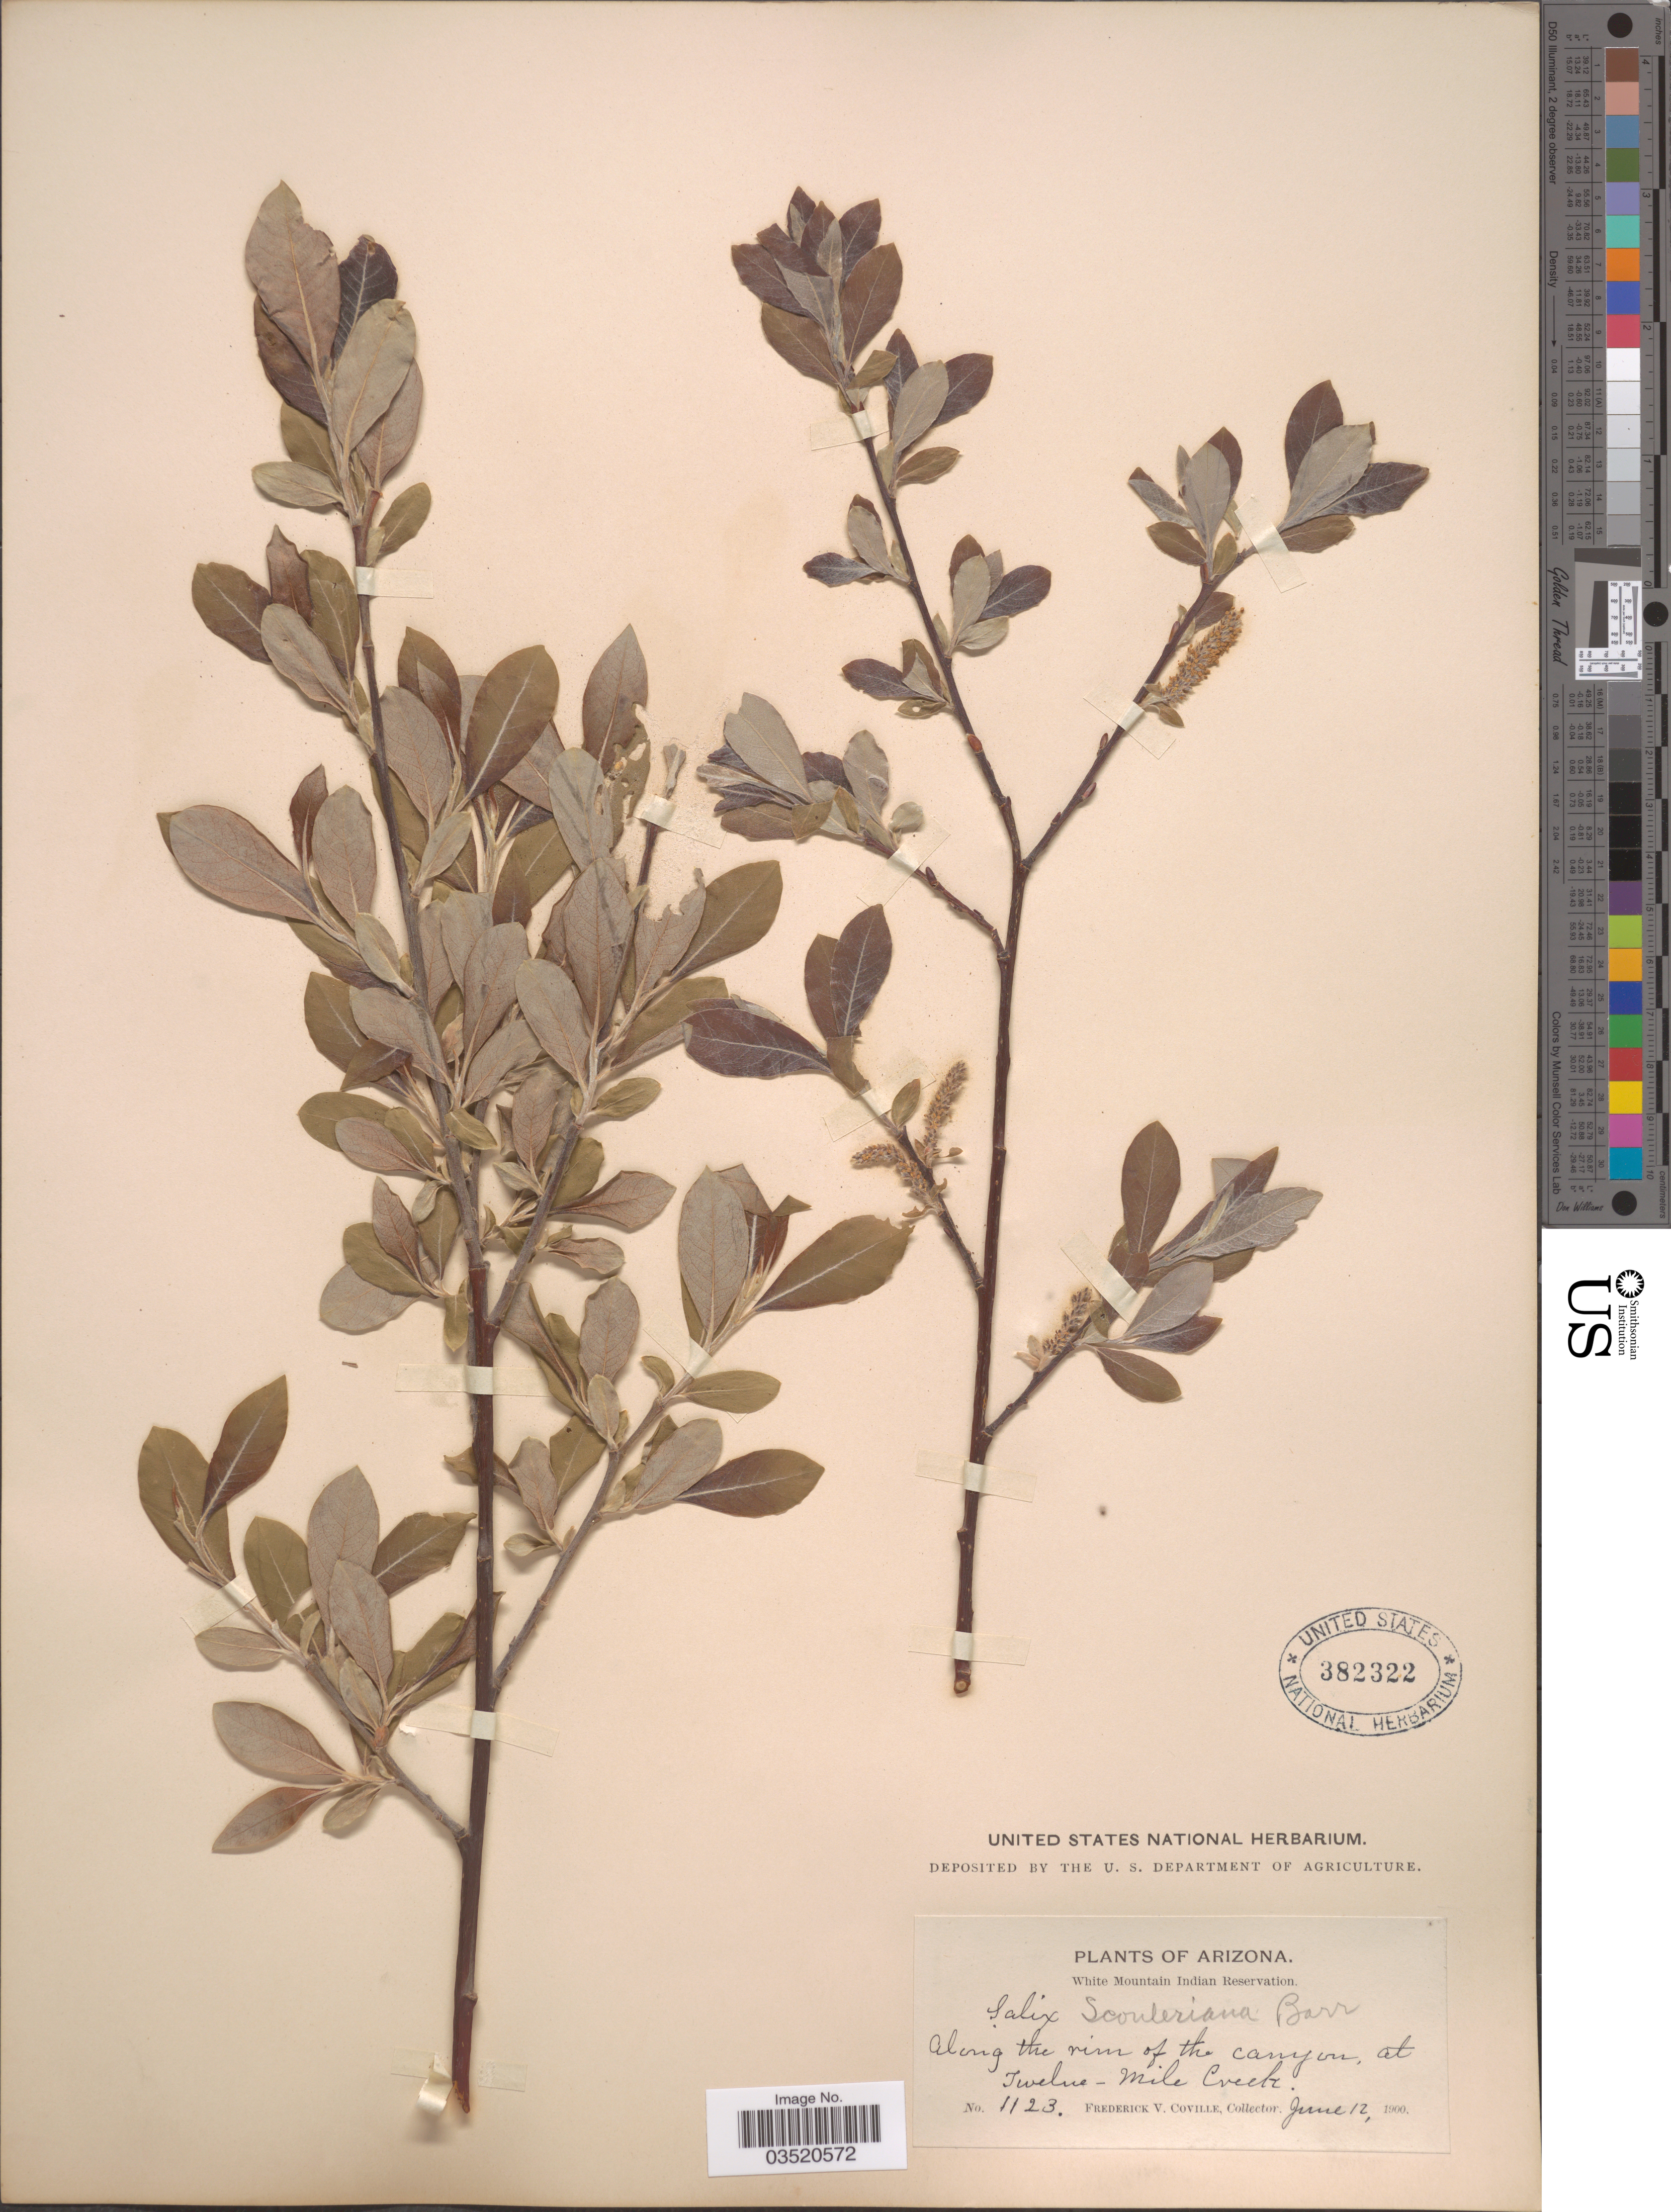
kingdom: Plantae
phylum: Tracheophyta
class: Magnoliopsida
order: Malpighiales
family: Salicaceae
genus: Salix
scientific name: Salix scouleriana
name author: Barratt ex Hook.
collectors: F. V. Coville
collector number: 1123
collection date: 1900-06-12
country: United States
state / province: Arizona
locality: White Mountain Indian Reservation. Along the rim of the canyon, at Twelve-Mile Creek.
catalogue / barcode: US 382322